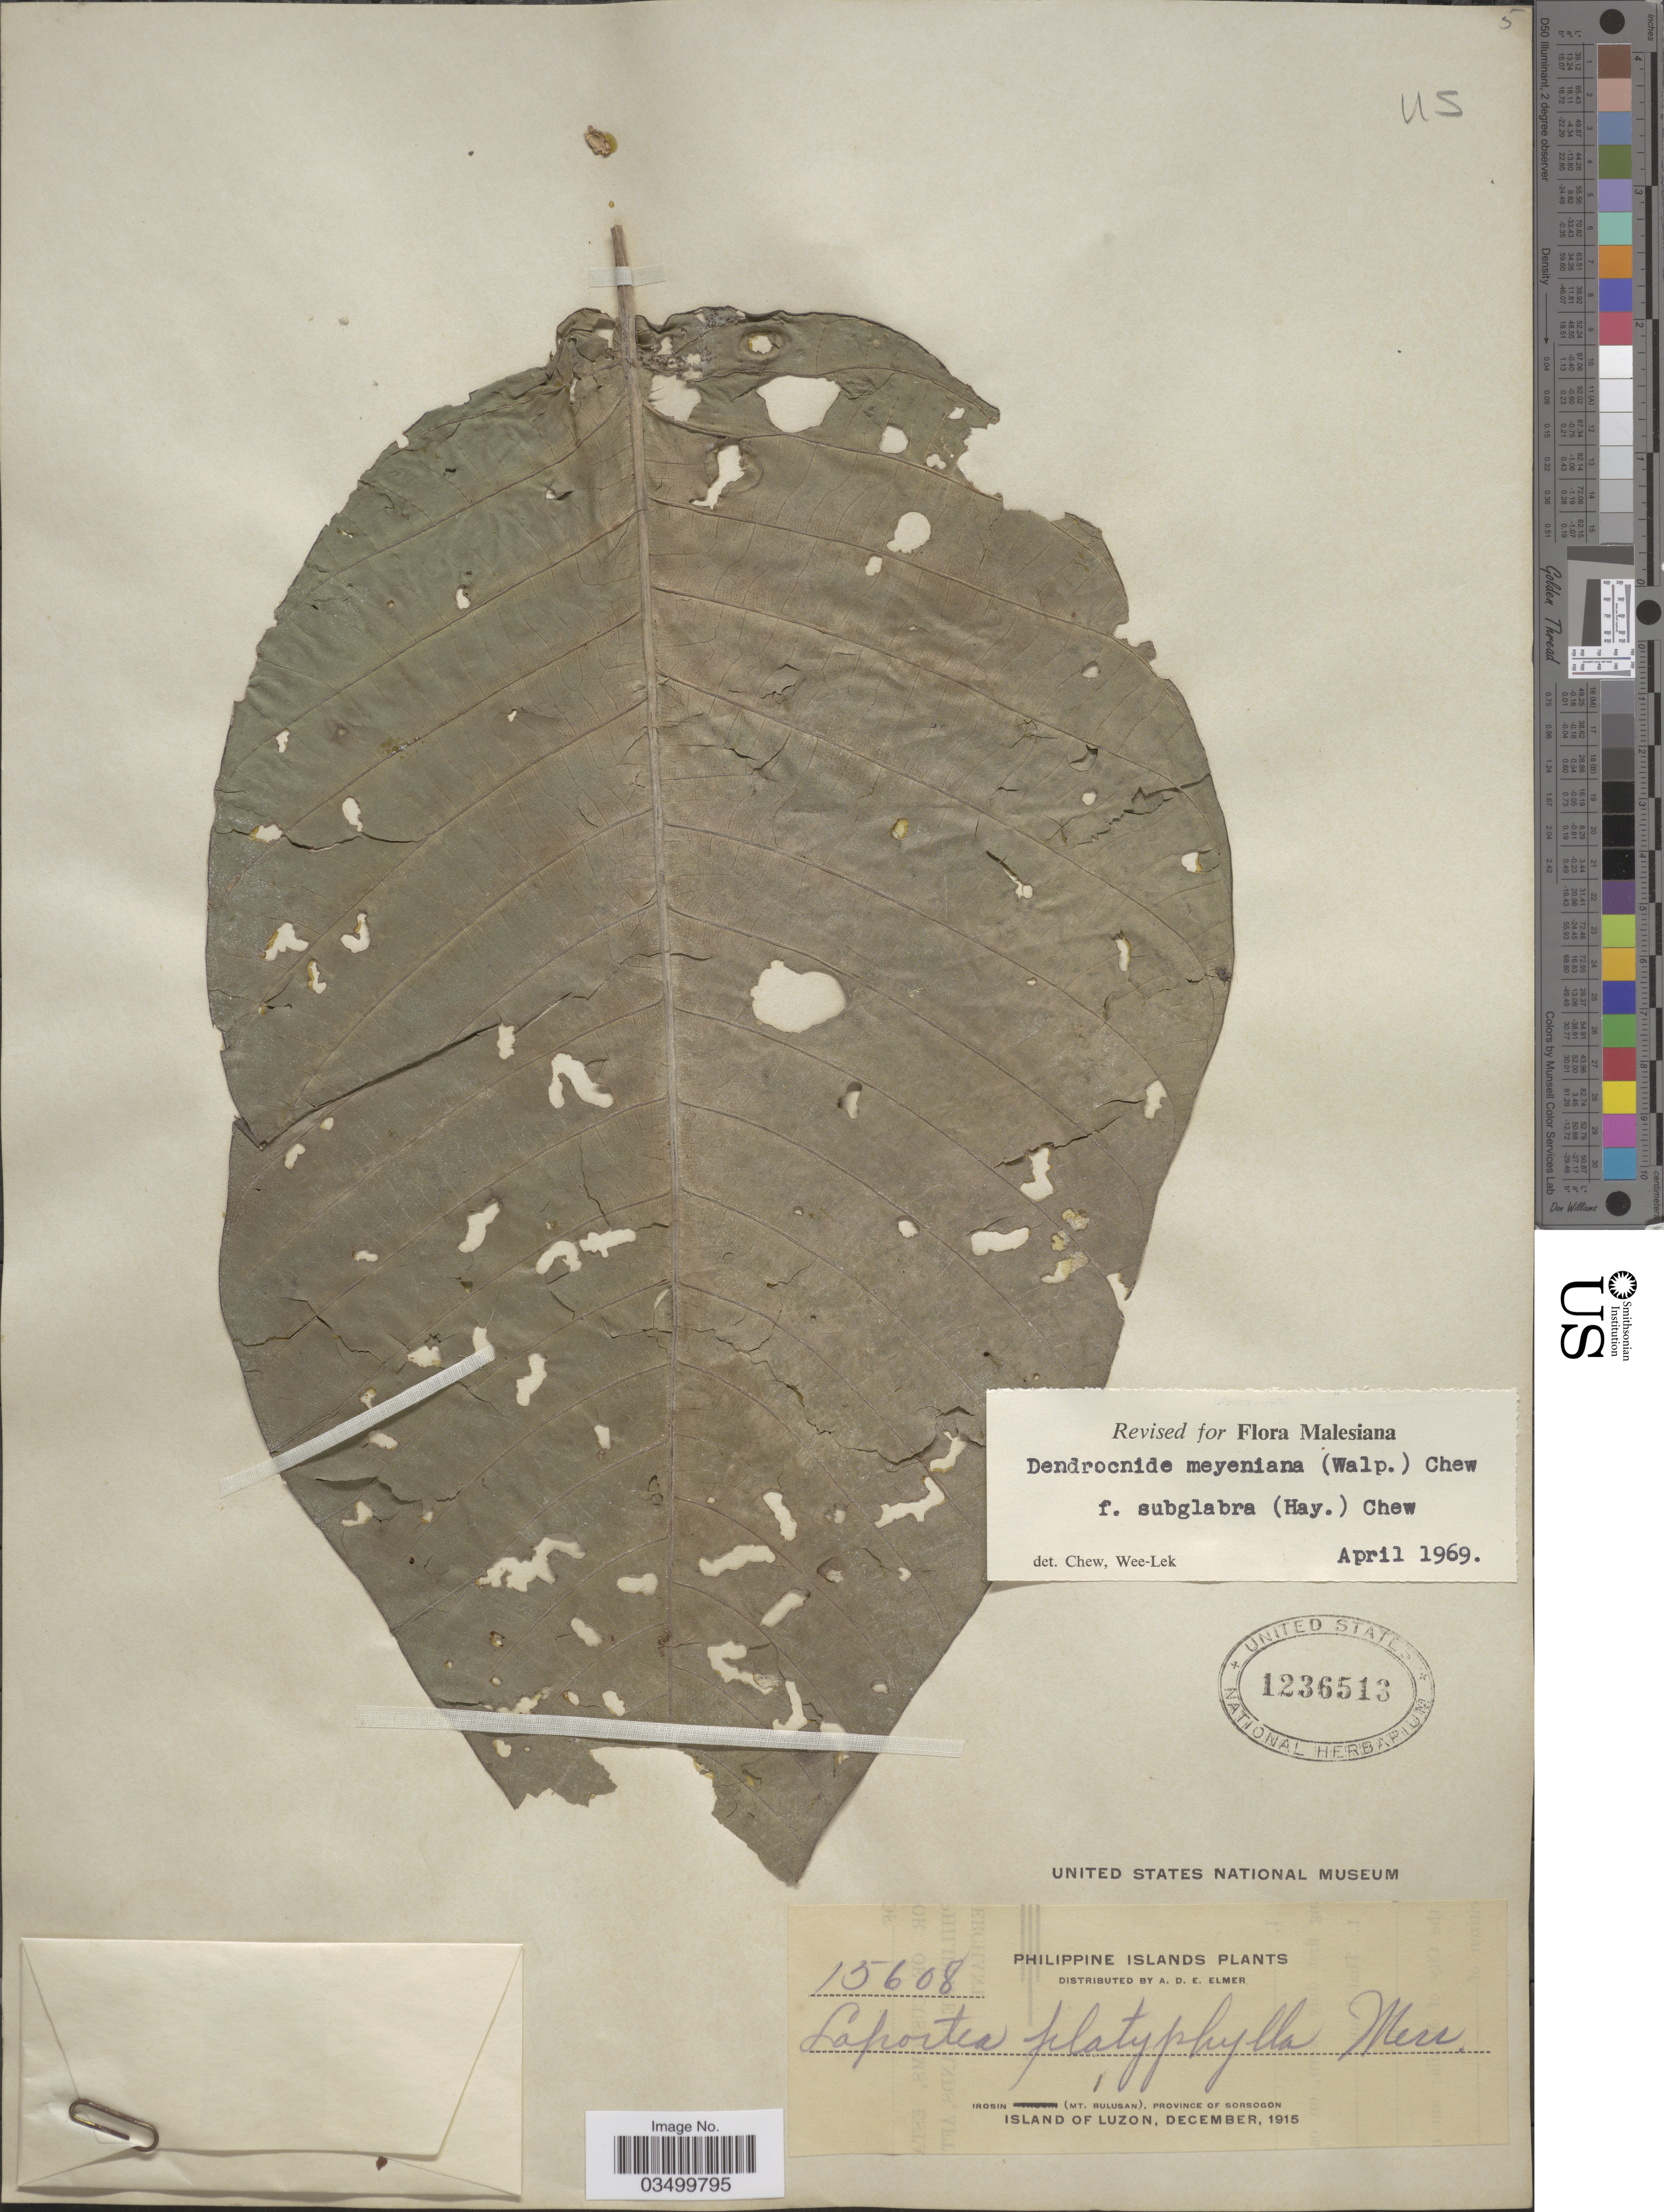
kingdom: Plantae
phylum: Tracheophyta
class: Magnoliopsida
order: Rosales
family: Urticaceae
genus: Dendrocnide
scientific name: Dendrocnide meyeniana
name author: (Walp.) Chew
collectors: A. D. E. Elmer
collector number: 15608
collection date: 1915-12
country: Philippines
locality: Philippine Islands. Irosin (Mt. Bulusan), Province of Sorsogon. Island of Luzon.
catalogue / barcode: US 1236513